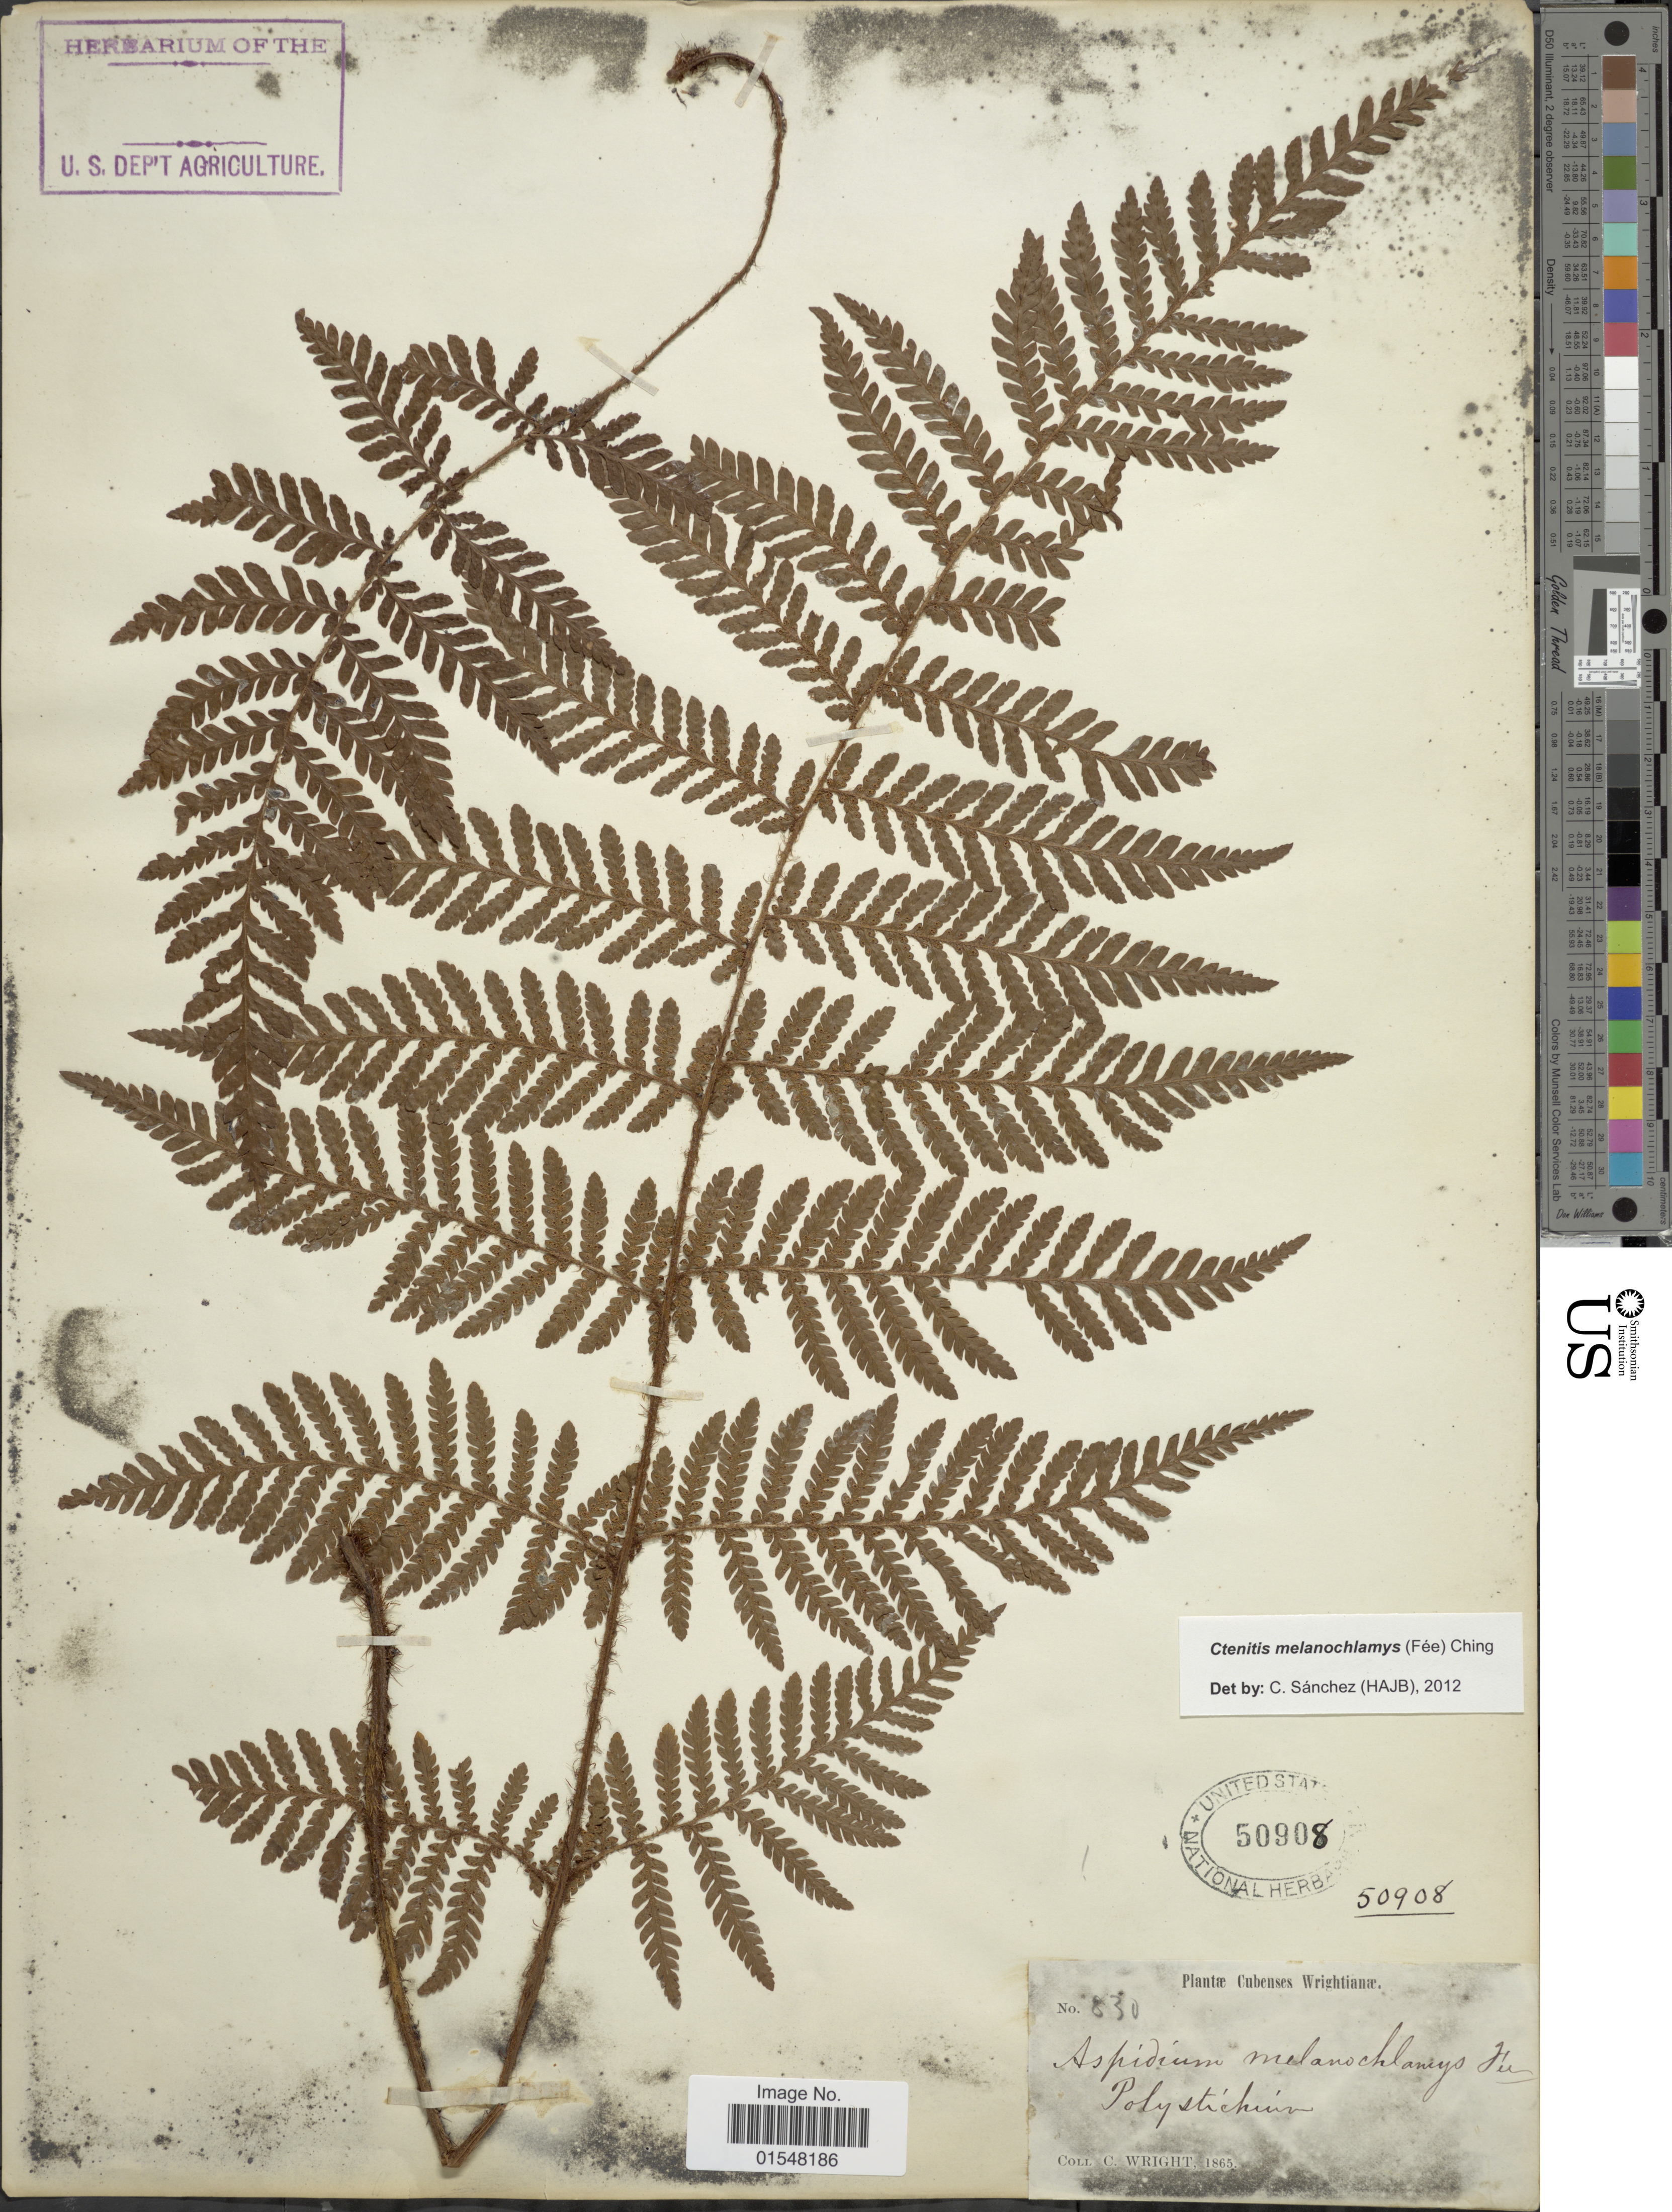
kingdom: Plantae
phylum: Tracheophyta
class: Polypodiopsida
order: Polypodiales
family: Dryopteridaceae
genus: Ctenitis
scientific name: Ctenitis melanochlamys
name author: (Fée) Ching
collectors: C. Wright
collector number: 830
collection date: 1865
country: Cuba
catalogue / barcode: US 50908